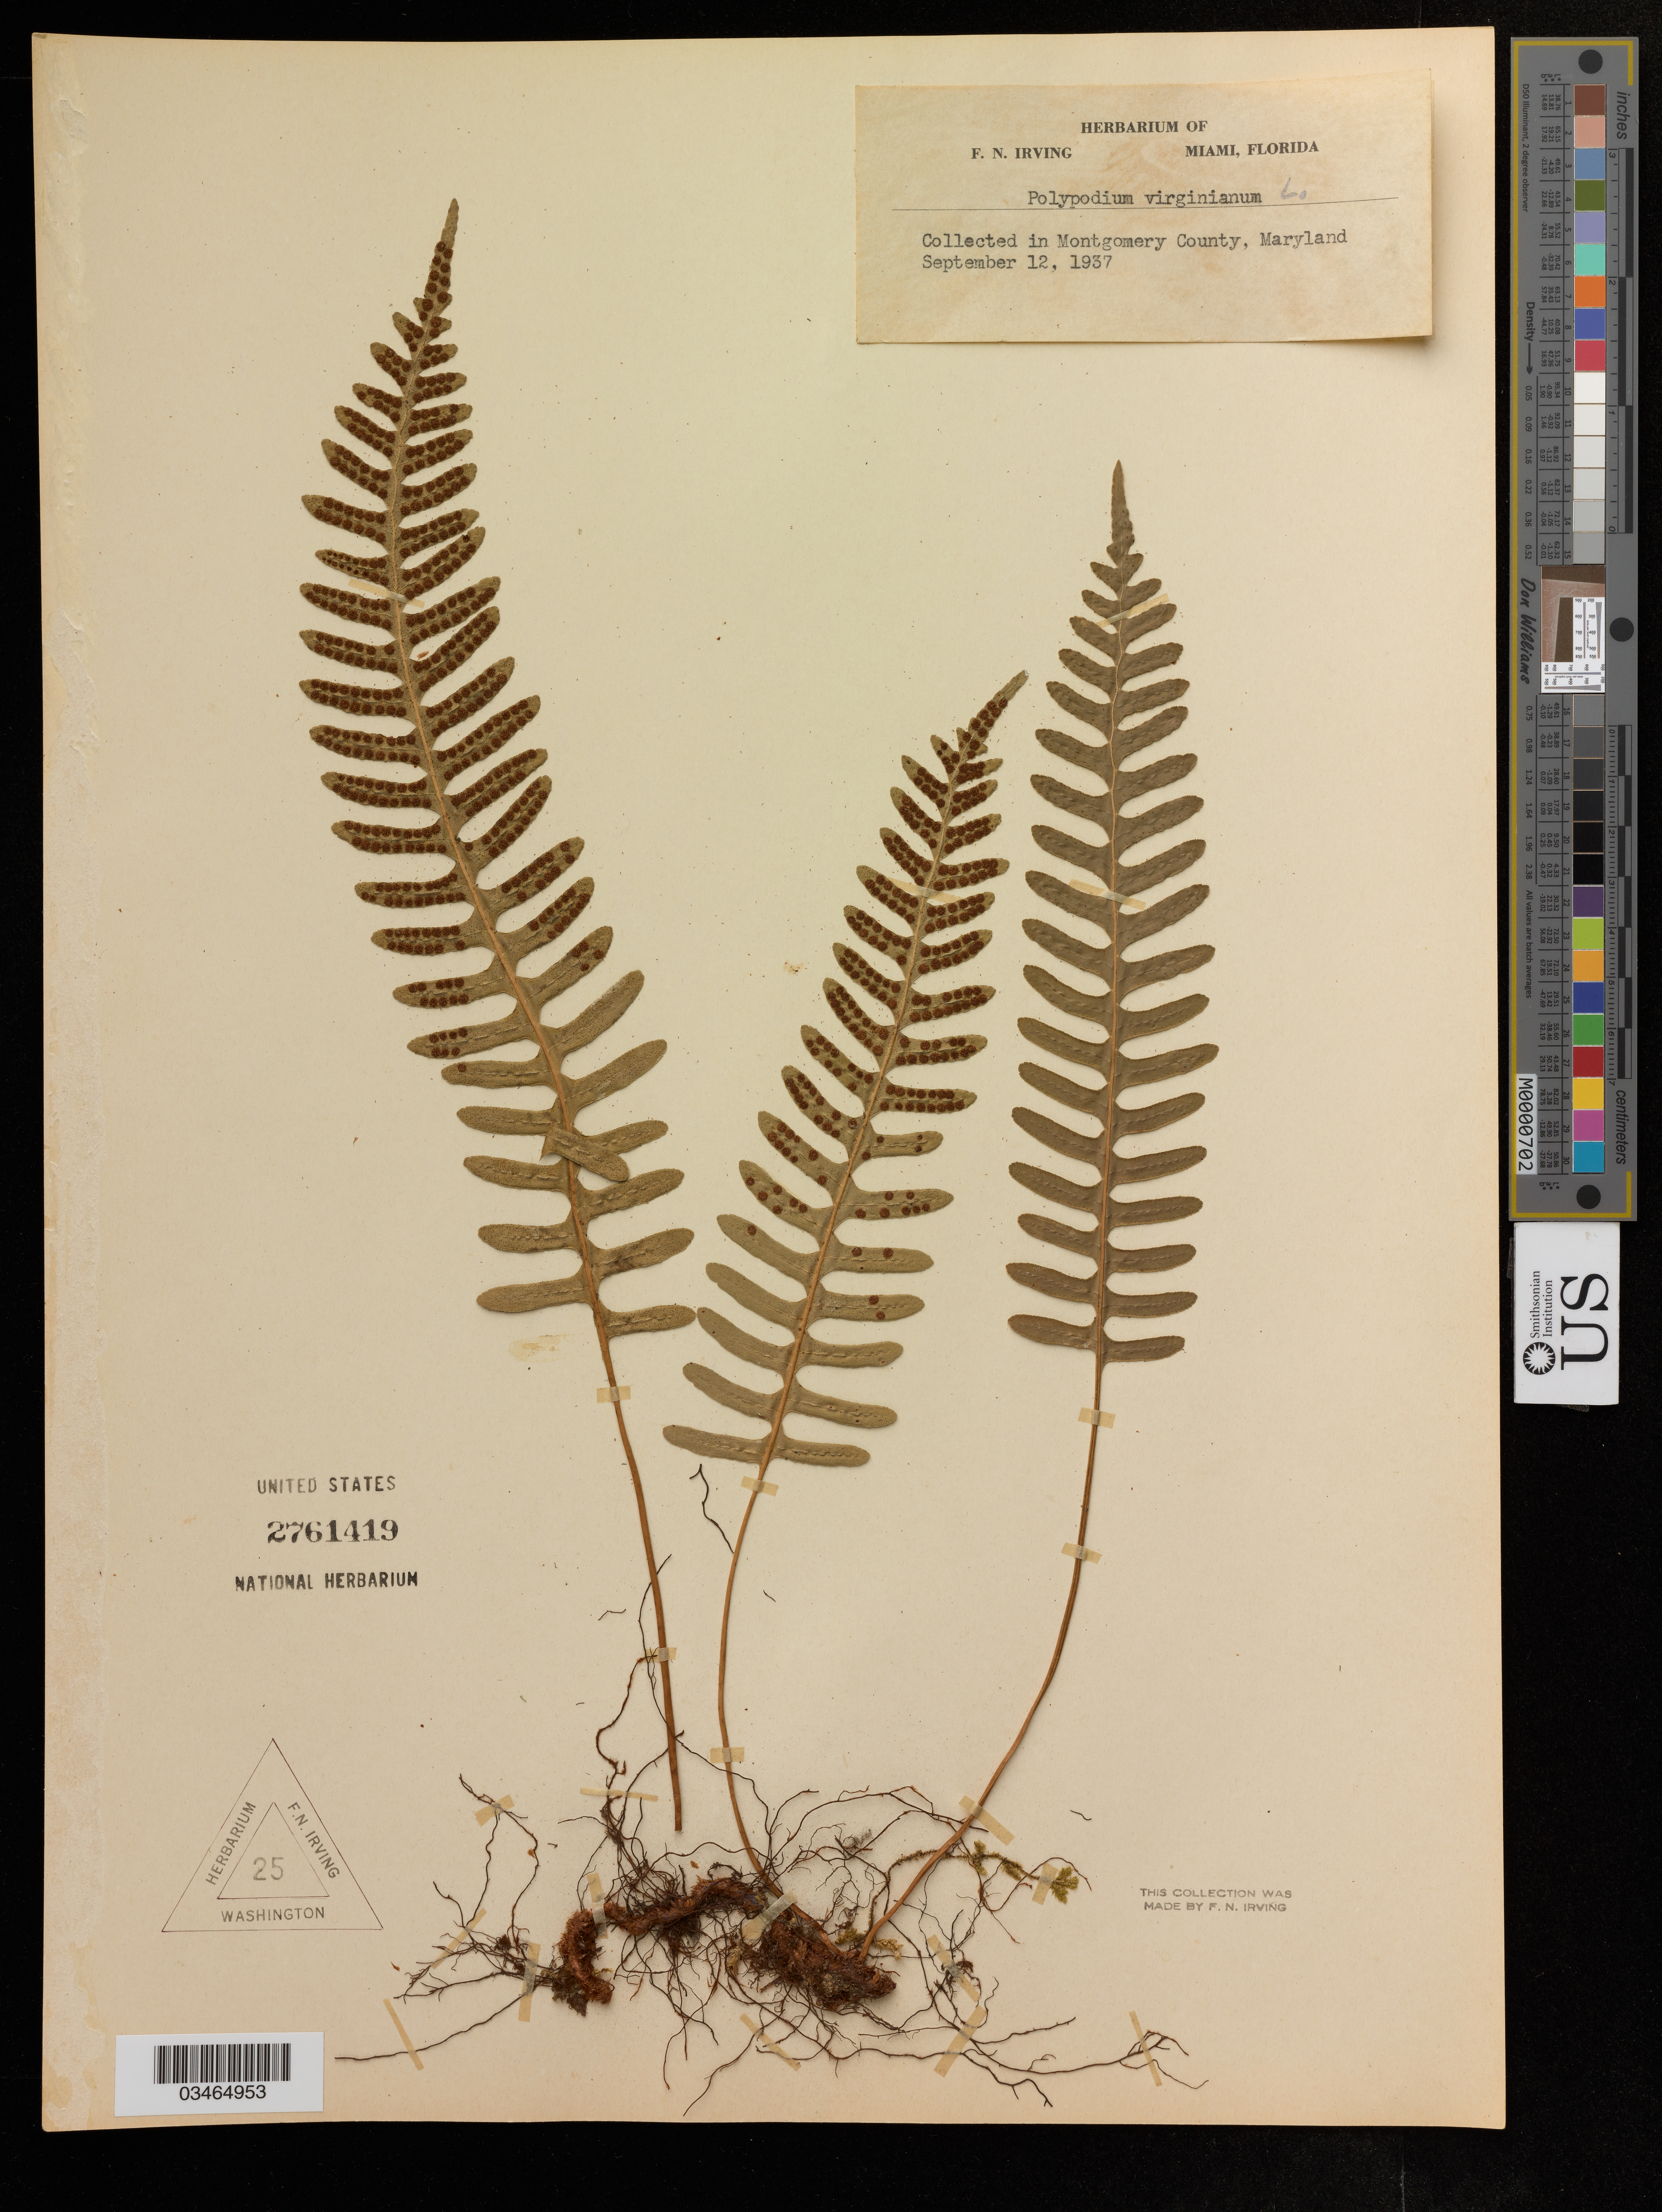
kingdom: Plantae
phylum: Tracheophyta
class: Polypodiopsida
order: Polypodiales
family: Polypodiaceae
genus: Polypodium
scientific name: Polypodium virginianum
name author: L.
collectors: F. Irving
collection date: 1937-09-12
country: United States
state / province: Maryland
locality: In Montgomery County.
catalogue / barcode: US 25